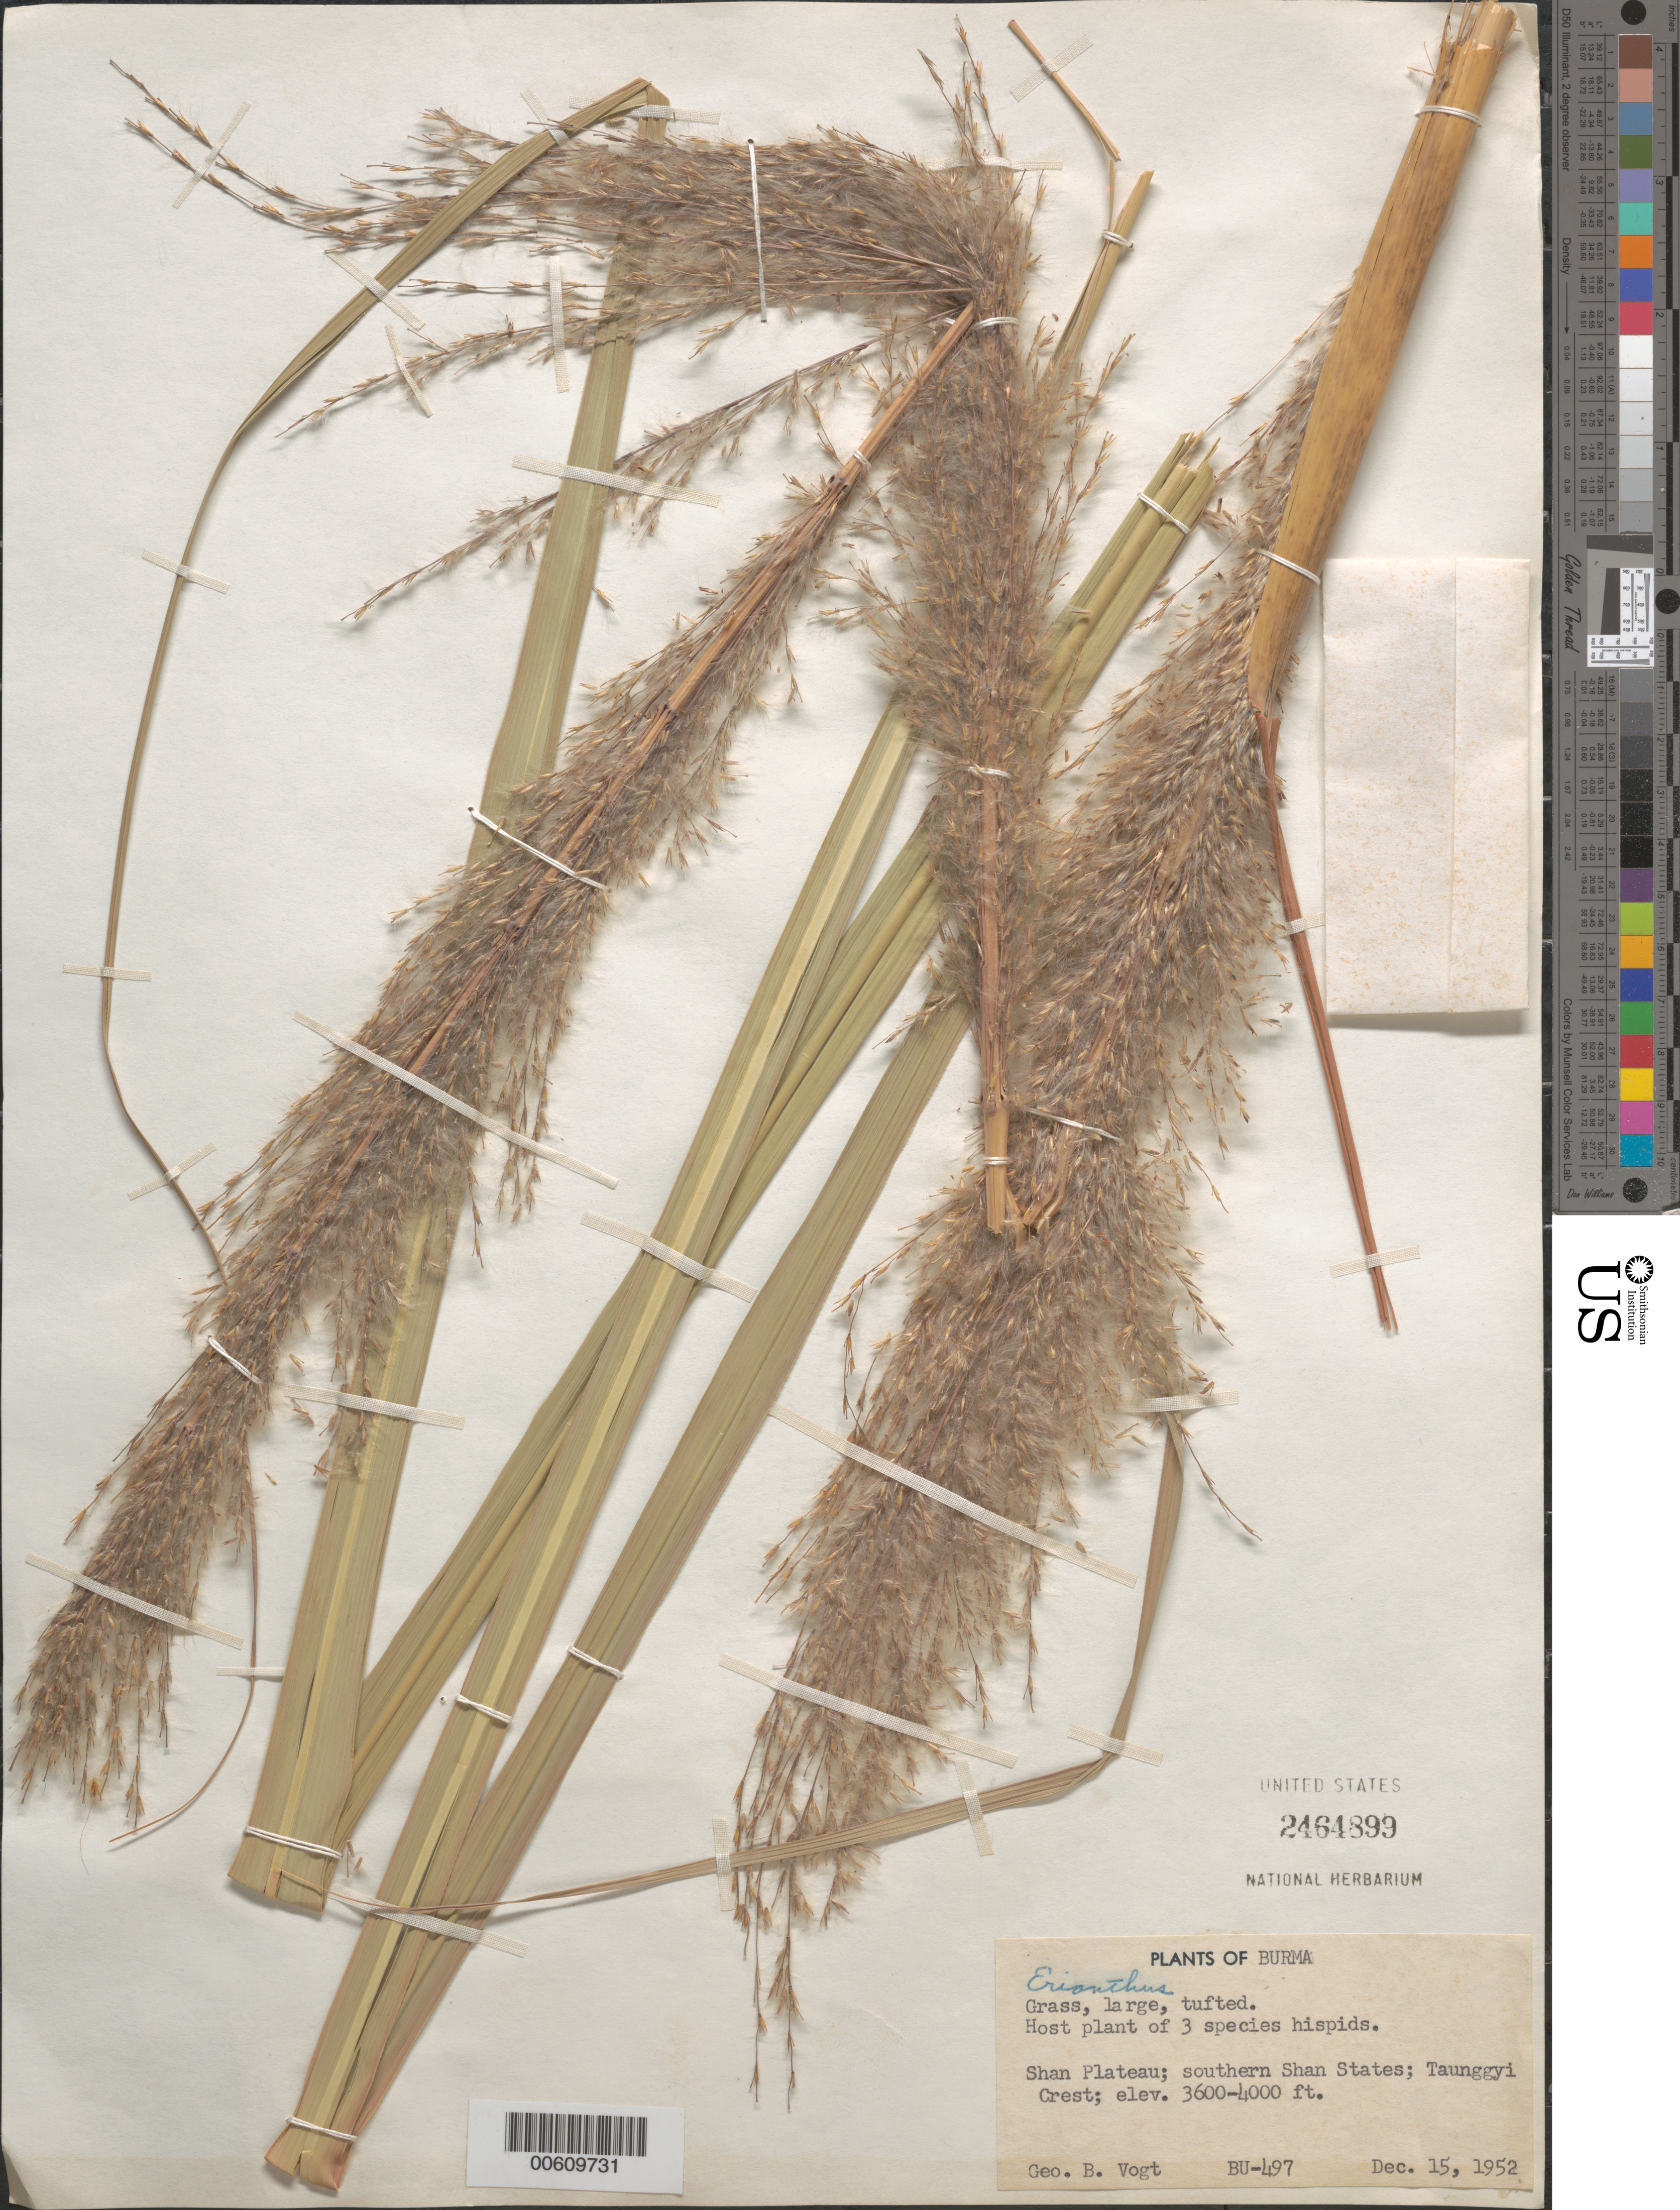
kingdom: Plantae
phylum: Tracheophyta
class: Liliopsida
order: Poales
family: Poaceae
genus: Erianthus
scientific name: Erianthus sp.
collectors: G. Vogt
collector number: BU497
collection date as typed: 15 Dec 1952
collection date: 1952-12-15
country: Myanmar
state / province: Shan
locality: Shan Plateau, southern Shan States, Taunggyi Crest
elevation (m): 1097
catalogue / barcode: US 2464899